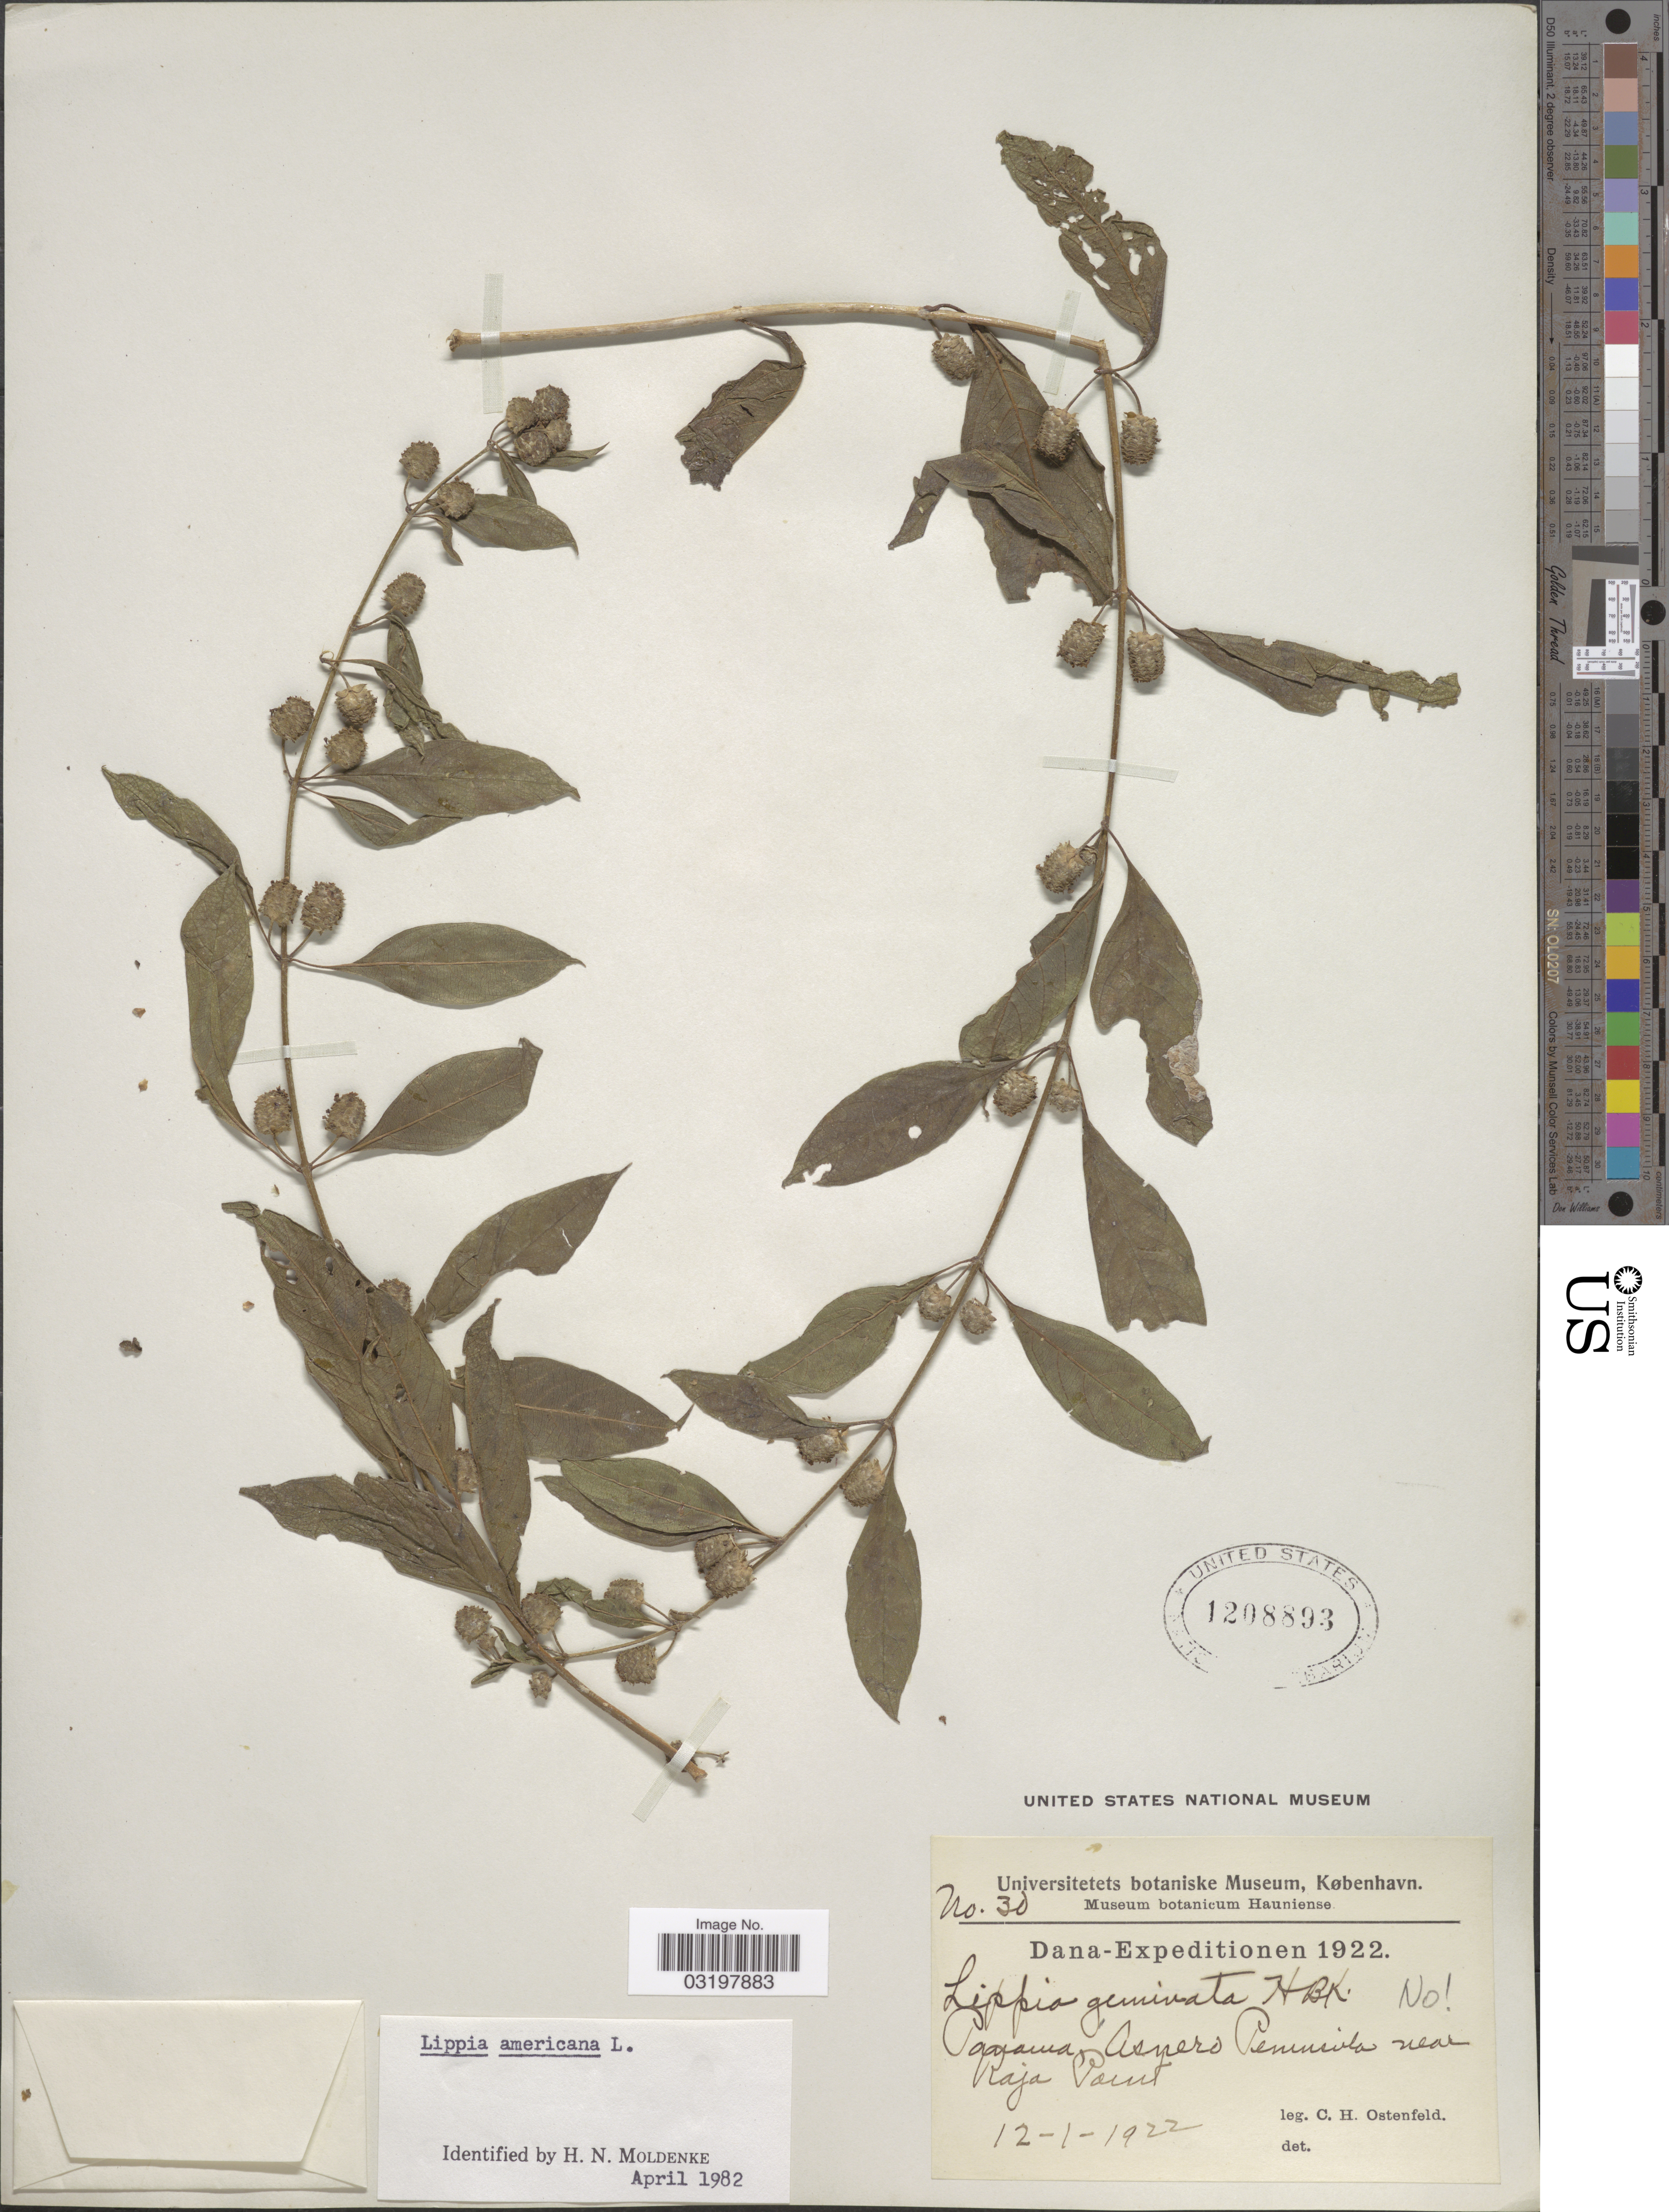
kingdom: Plantae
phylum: Tracheophyta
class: Magnoliopsida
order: Lamiales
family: Verbenaceae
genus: Lippia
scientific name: Lippia americana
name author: L.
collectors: C. Ostenfeld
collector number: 30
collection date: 1922-01-12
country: Panama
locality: Asnero Peninsula near Raja Point.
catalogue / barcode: US 1208893